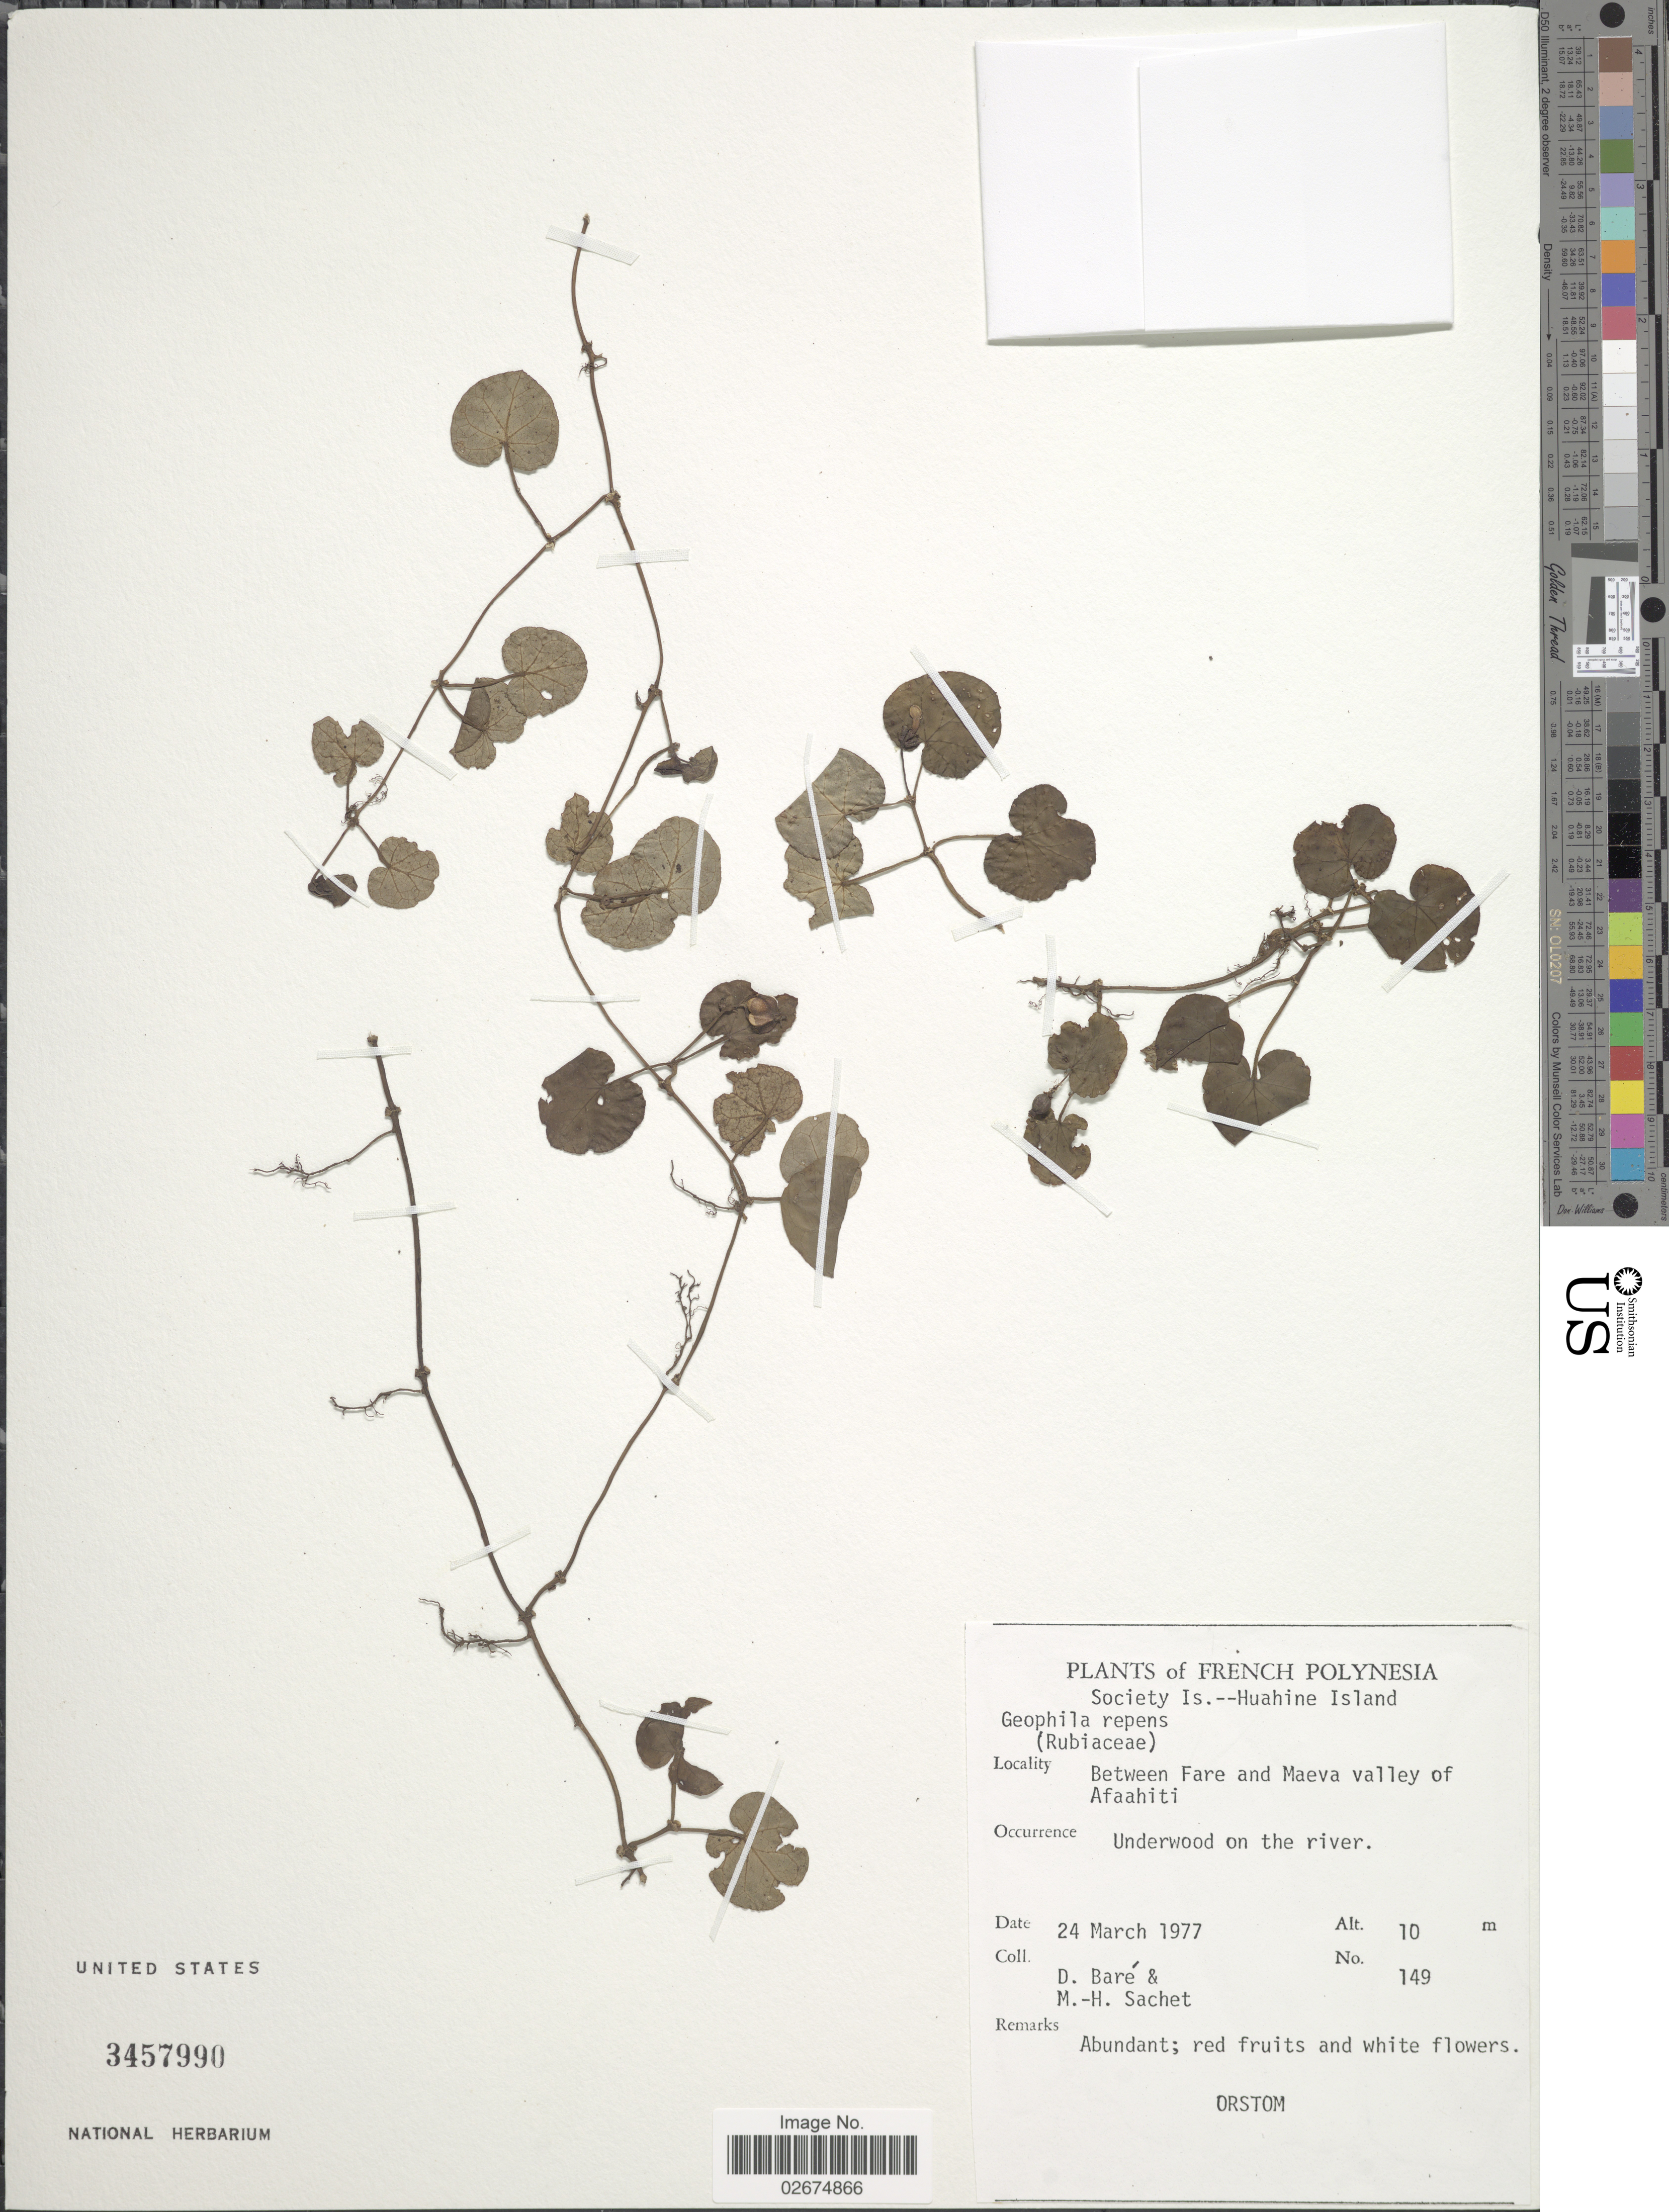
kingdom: Plantae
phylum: Tracheophyta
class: Magnoliopsida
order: Gentianales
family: Rubiaceae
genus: Geophila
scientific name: Geophila repens var. asiatica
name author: (Cham. & Schltdl.) Fosberg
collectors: D. Baré & M.-H. Sachet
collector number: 149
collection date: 1977-03-24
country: French Polynesia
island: Huahine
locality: Society Is. --Huahine Island. Between Fare and Maeva valley of Afaahiti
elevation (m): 10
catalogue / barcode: US 3457990